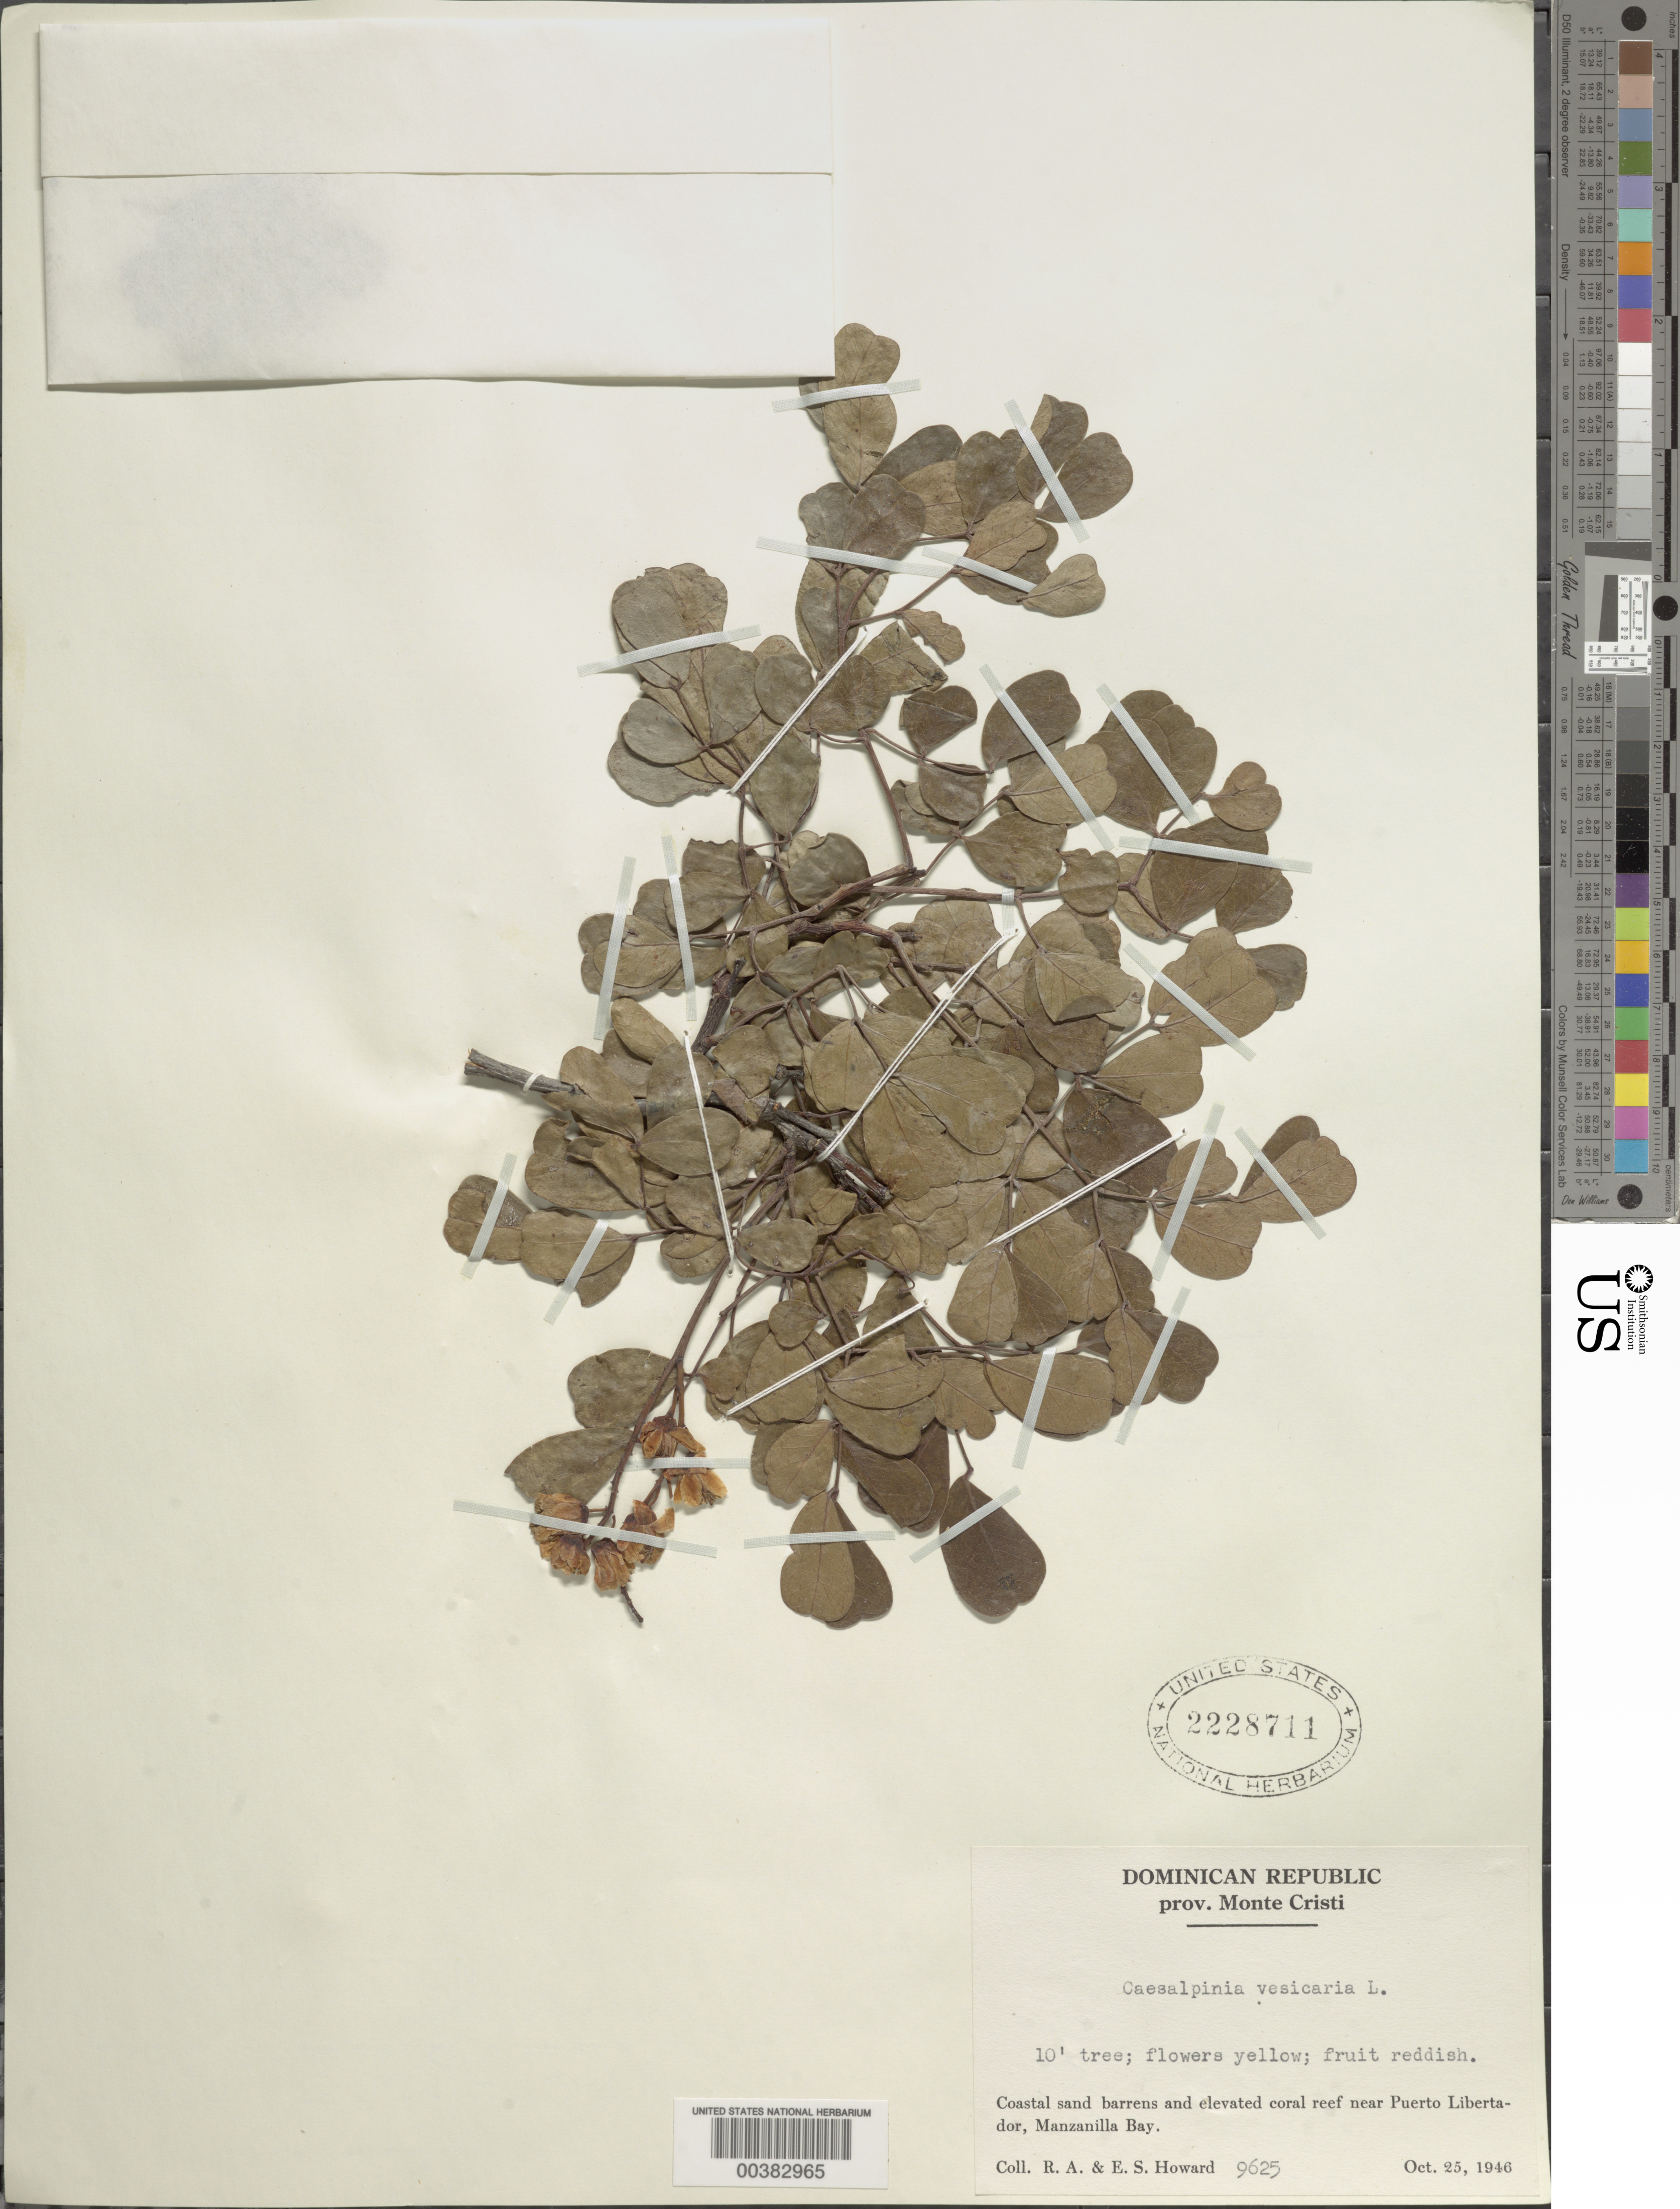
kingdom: Plantae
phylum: Tracheophyta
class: Magnoliopsida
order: Fabales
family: Fabaceae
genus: Tara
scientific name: Tara vesicaria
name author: (L.) Molinari et al.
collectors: R. A. Howard & E. S. Howard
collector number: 9625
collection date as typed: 25 Oct 1946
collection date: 1946-10-25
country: Dominican Republic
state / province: Monte Cristi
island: Hispaniola Island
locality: Near puerto libertador, manzanilla bay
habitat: Coastal sand barrens and elevated coral reef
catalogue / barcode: US 2228711